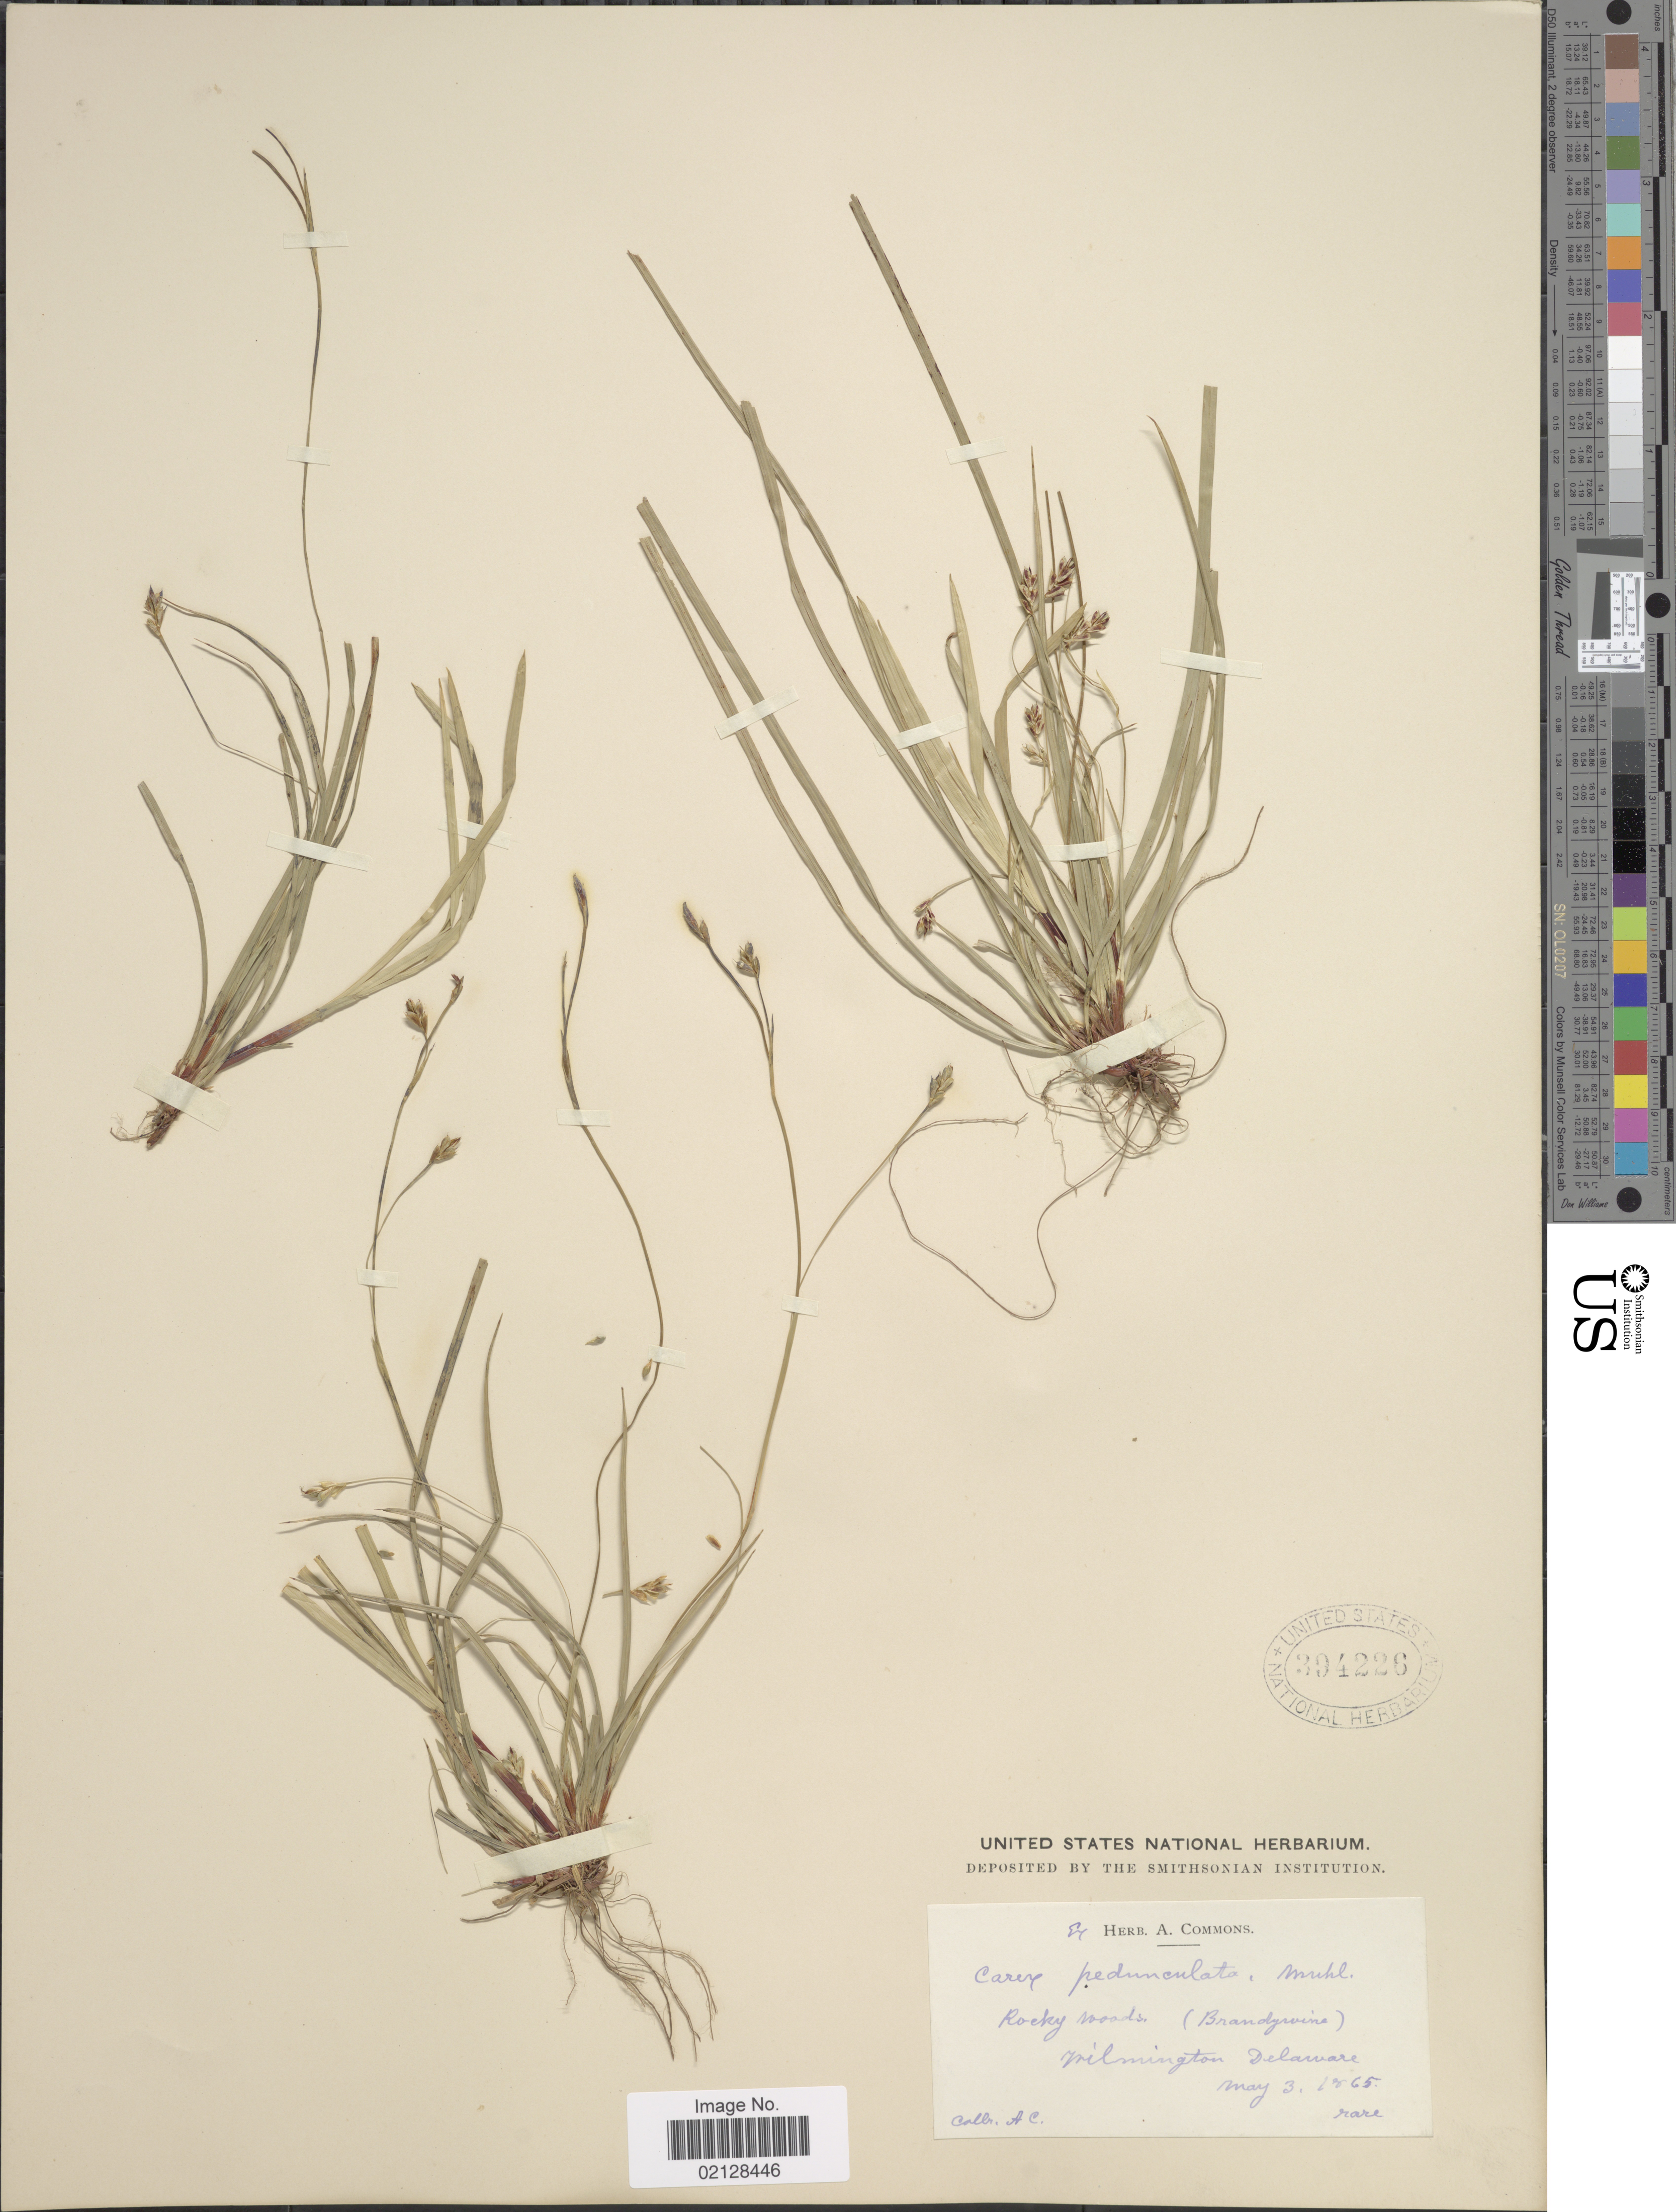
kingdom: Plantae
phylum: Tracheophyta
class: Liliopsida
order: Poales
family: Cyperaceae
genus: Carex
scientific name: Carex pedunculata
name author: Muhl. ex Willd.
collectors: A. Commons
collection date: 1865-05-03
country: United States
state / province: Delaware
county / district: New Castle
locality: Rocky woods (Brandyvine) Wilmington, Delaware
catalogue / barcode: US 394226